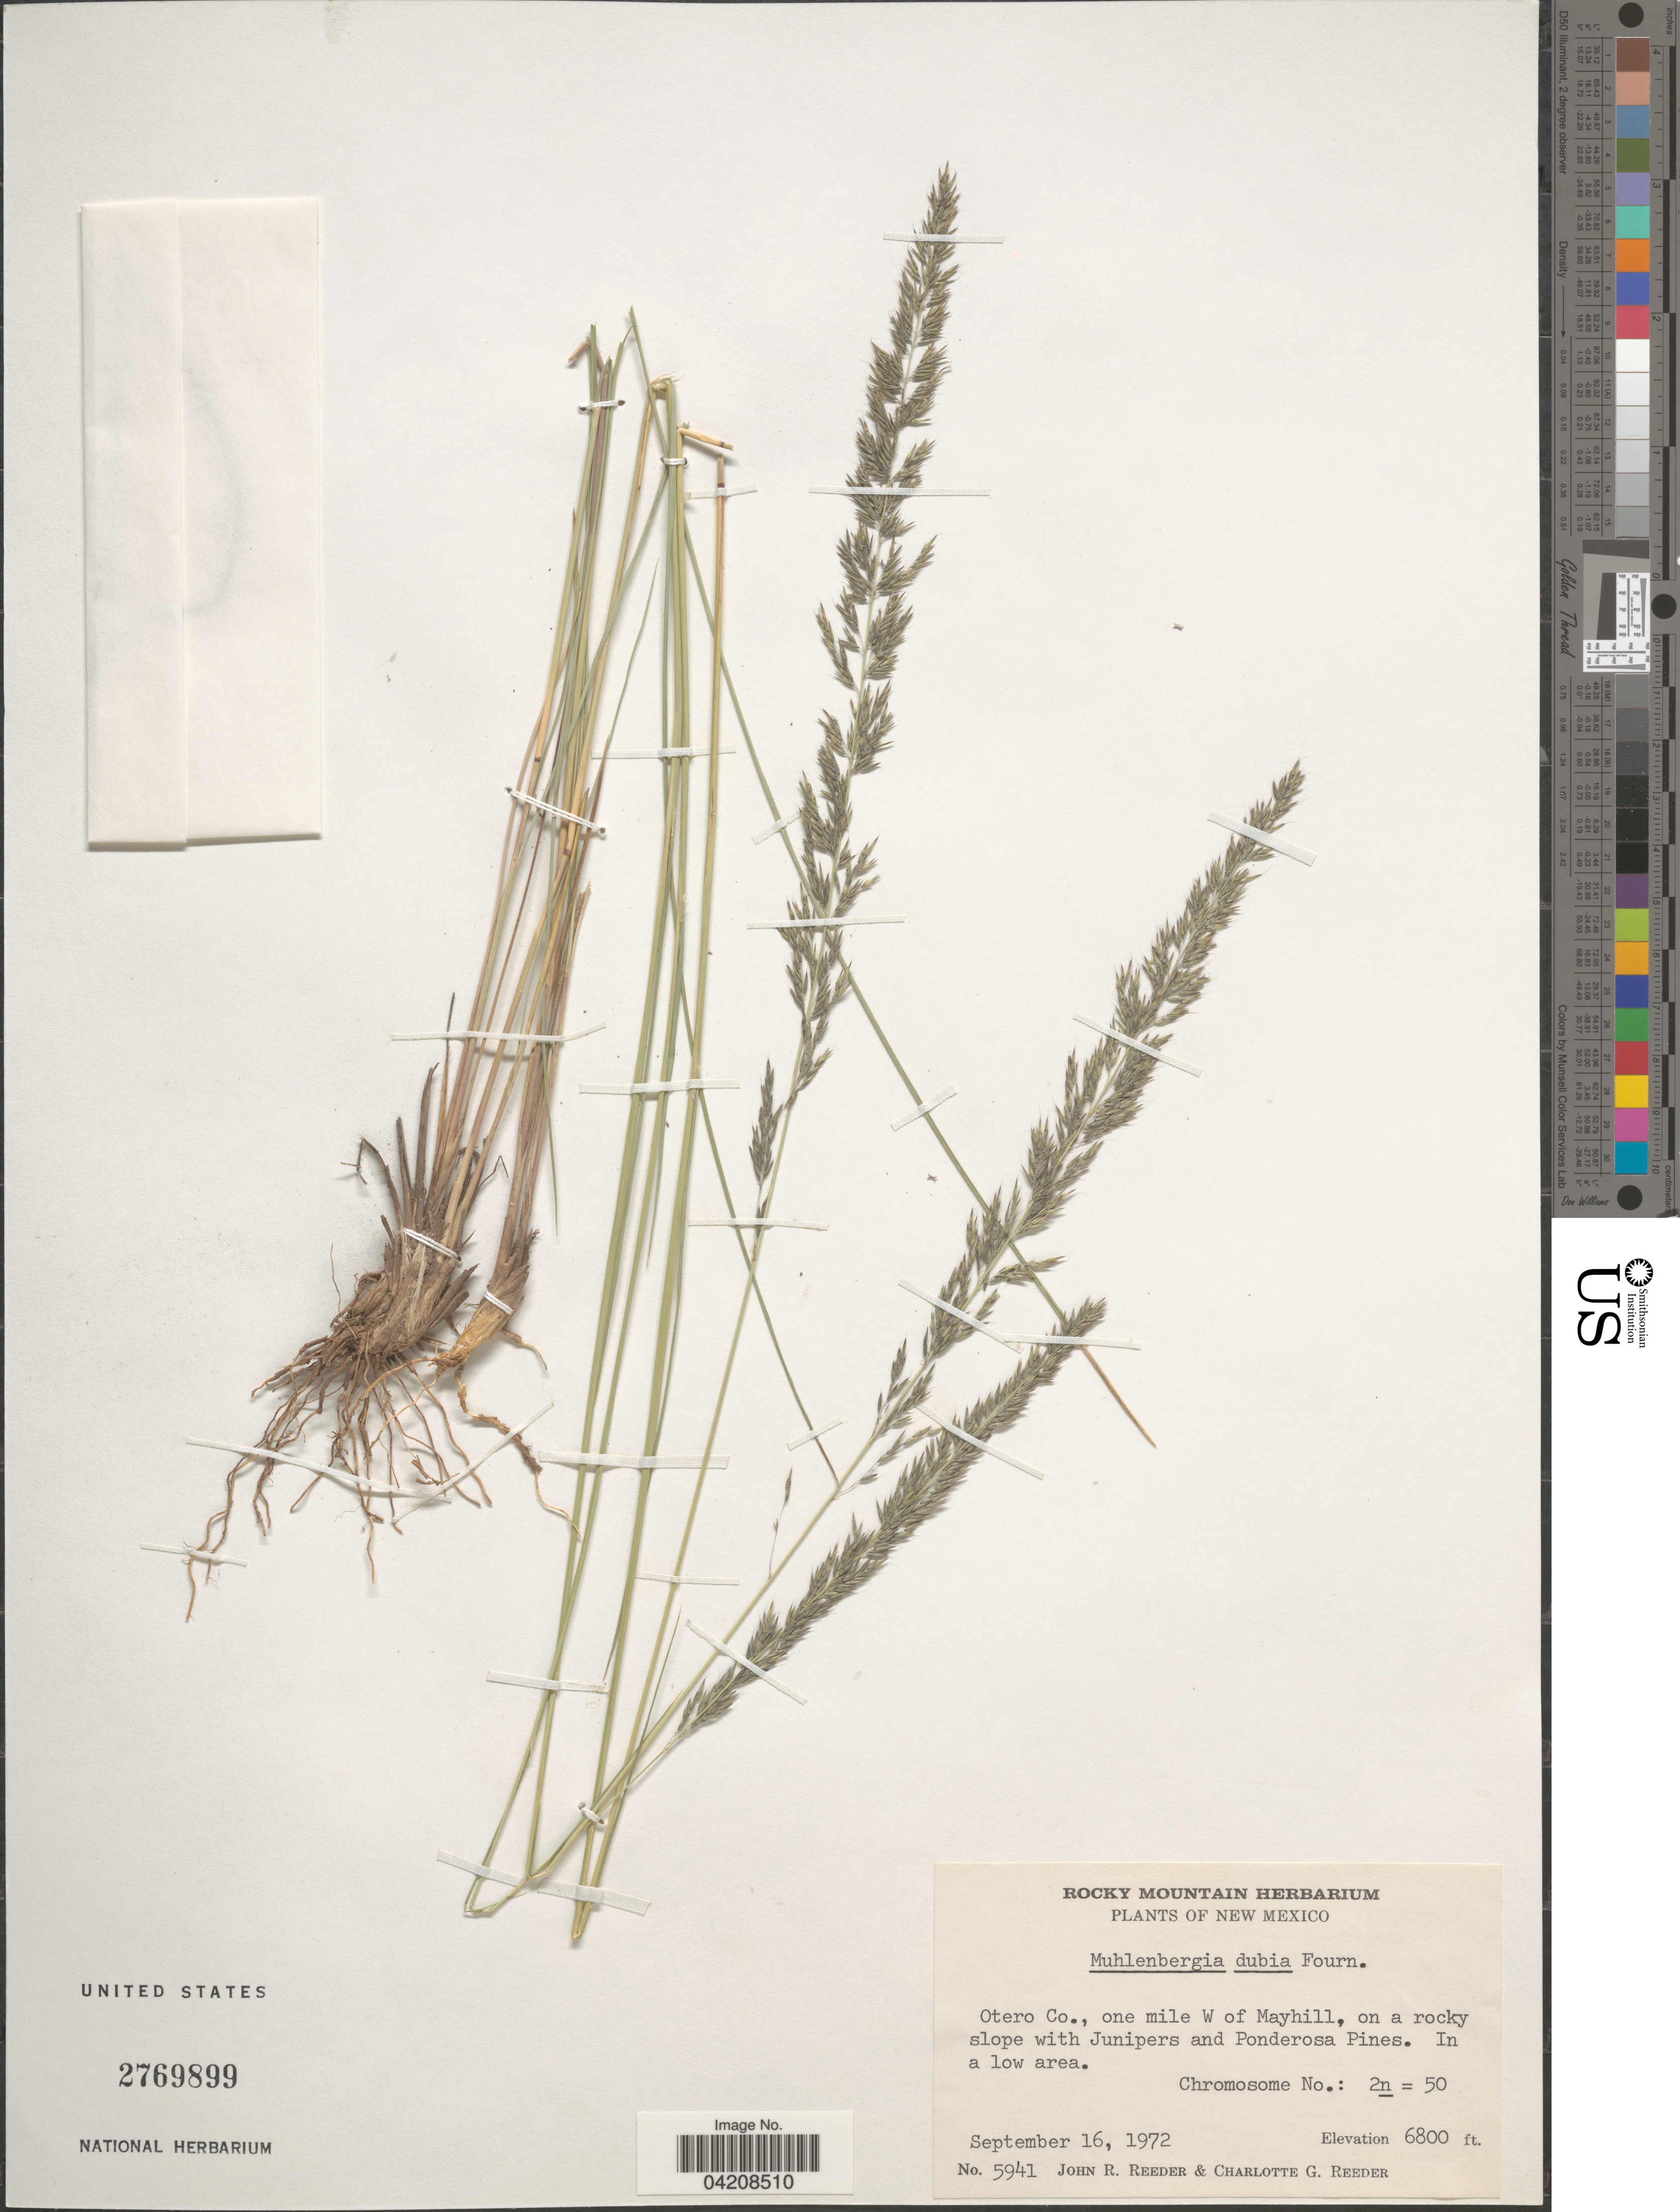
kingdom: Plantae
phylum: Tracheophyta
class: Liliopsida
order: Poales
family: Poaceae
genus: Muhlenbergia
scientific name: Muhlenbergia dubia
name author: E. Fourn.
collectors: J. R. Reeder & C. G. Reeder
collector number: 5941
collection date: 1972-09-16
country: United States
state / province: New Mexico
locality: Otero Co., one mile W of Mayhill, on a rocky slope.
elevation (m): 2073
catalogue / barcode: US 2769899